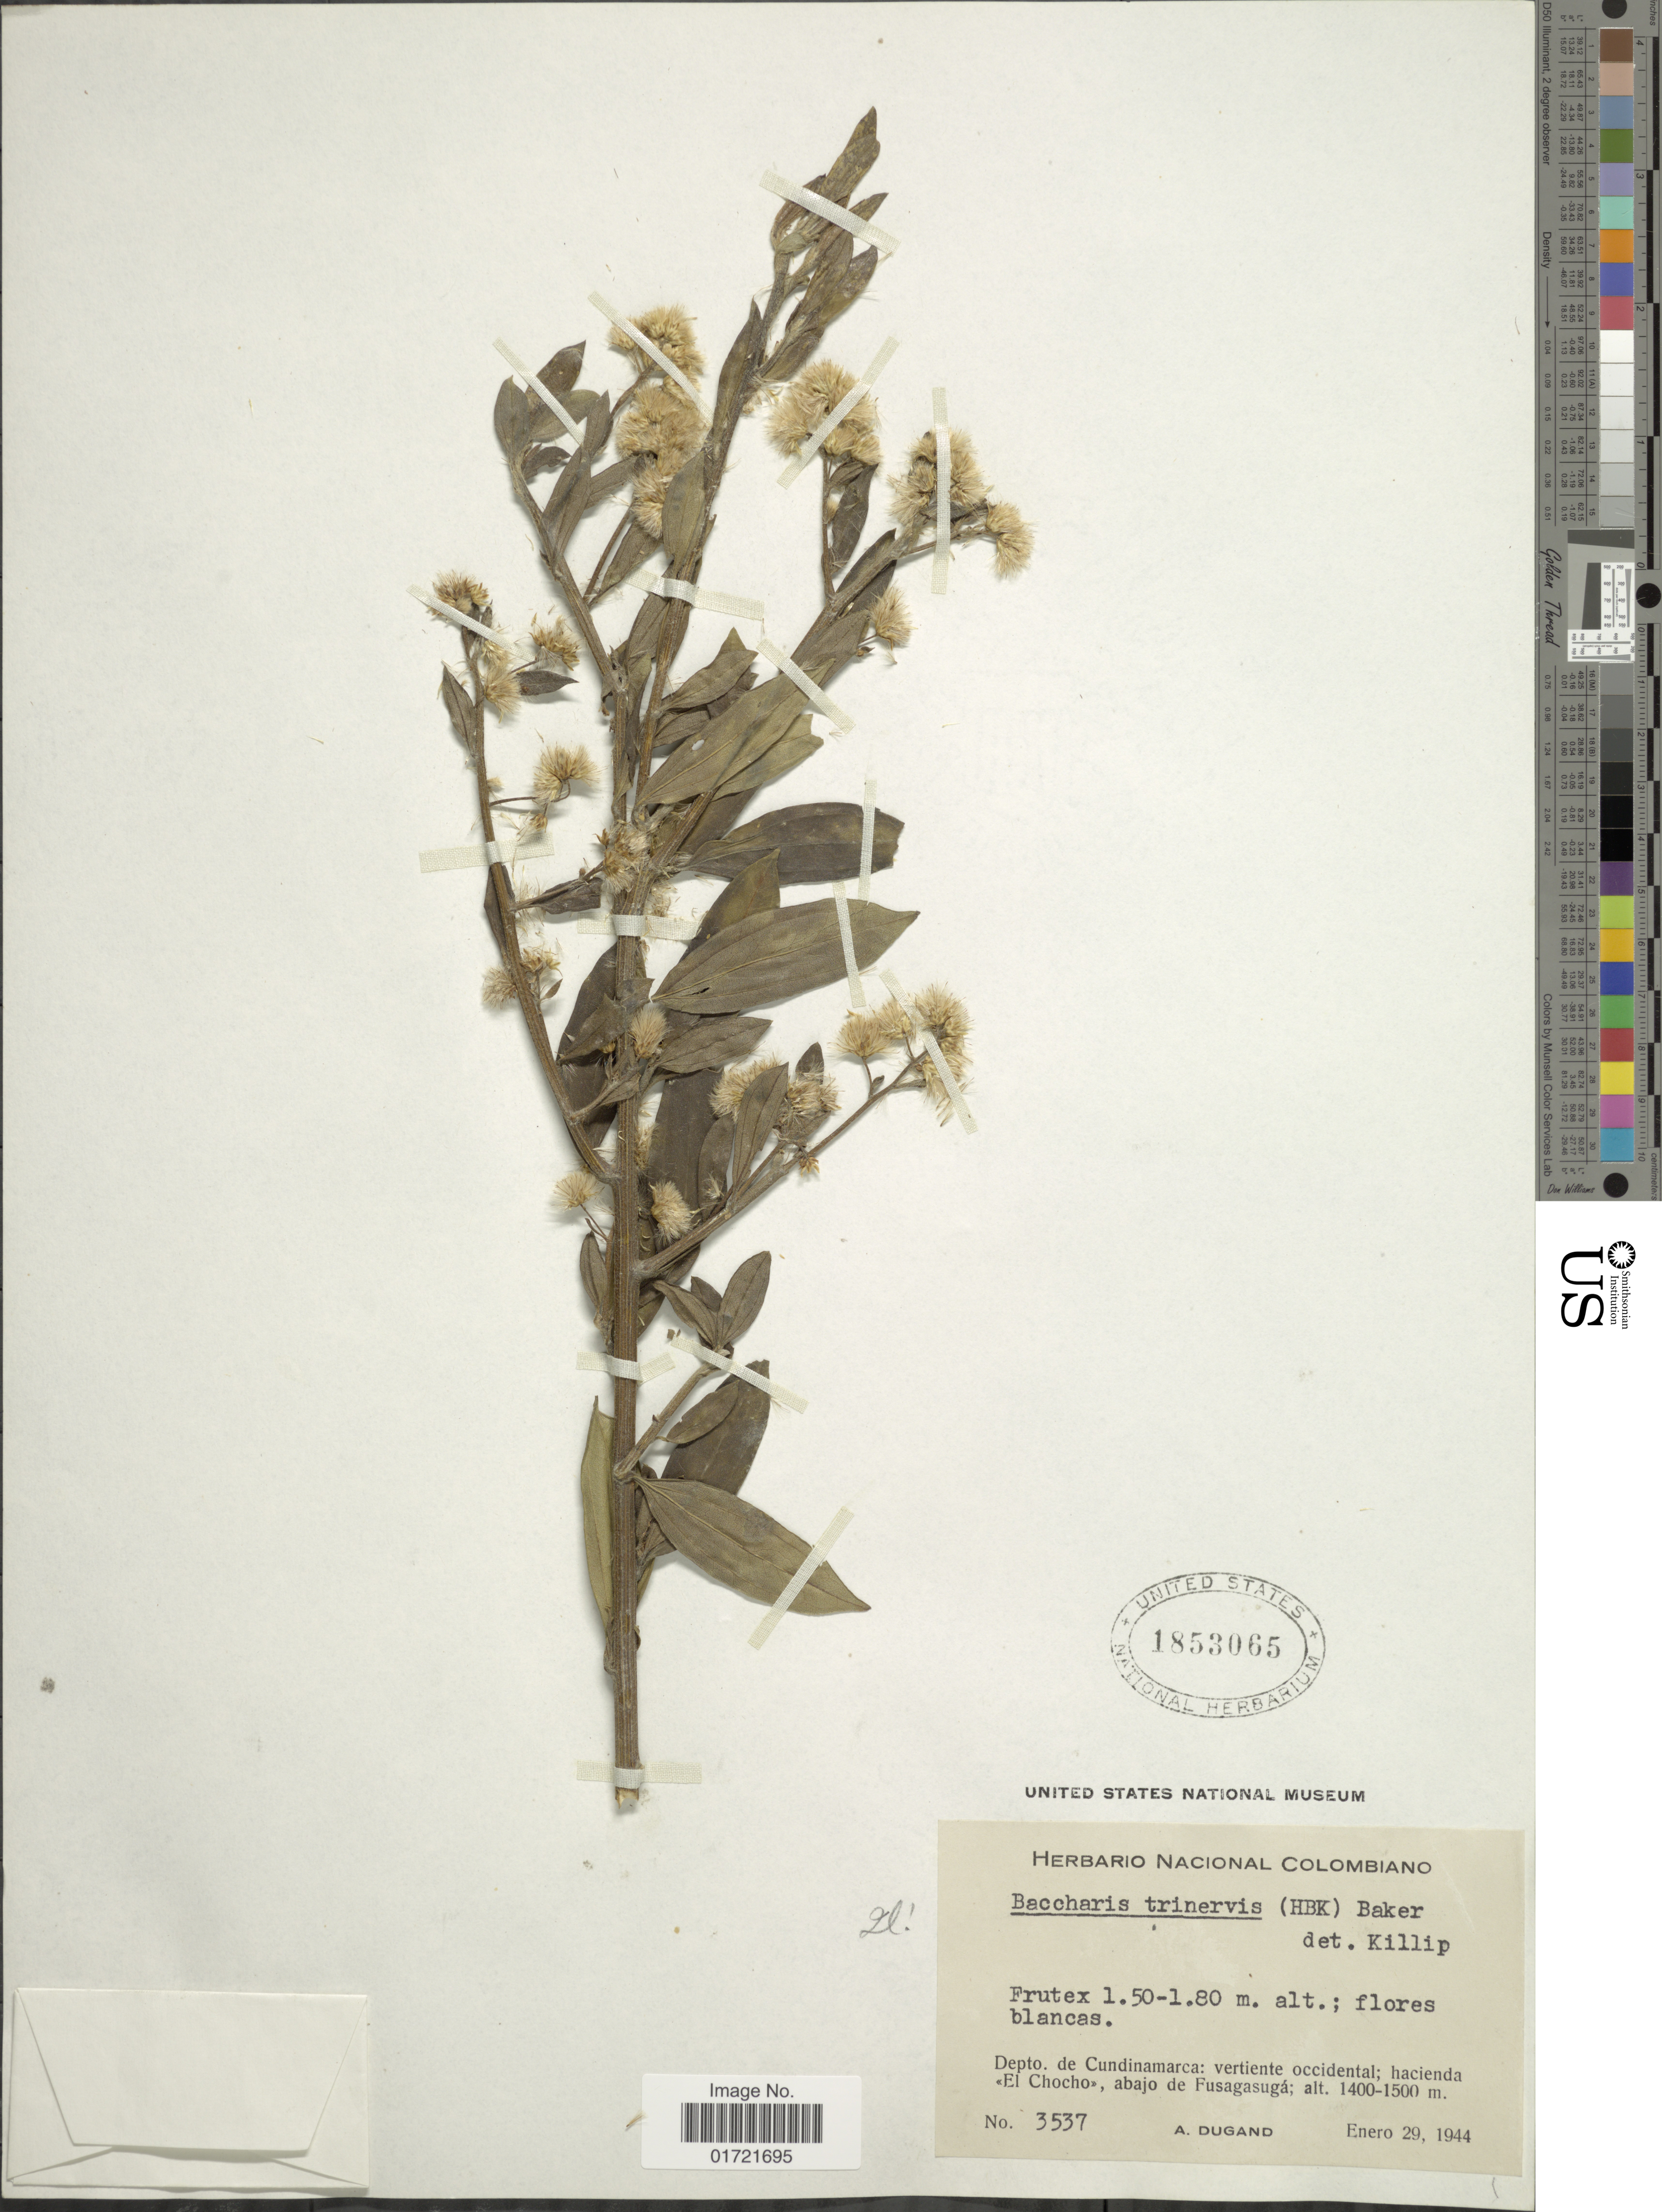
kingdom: Plantae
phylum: Tracheophyta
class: Magnoliopsida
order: Asterales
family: Asteraceae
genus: Baccharis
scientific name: Baccharis trinervis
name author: (Lam.) Pers.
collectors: A. Dugand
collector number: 3537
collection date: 1944-01-29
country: Colombia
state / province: Cundinamarca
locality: Depto. de Cundinamarca: vertiente occidental; hacienda "El Chocho" , abajo de Fusagasuga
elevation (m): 1400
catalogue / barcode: US 1853065